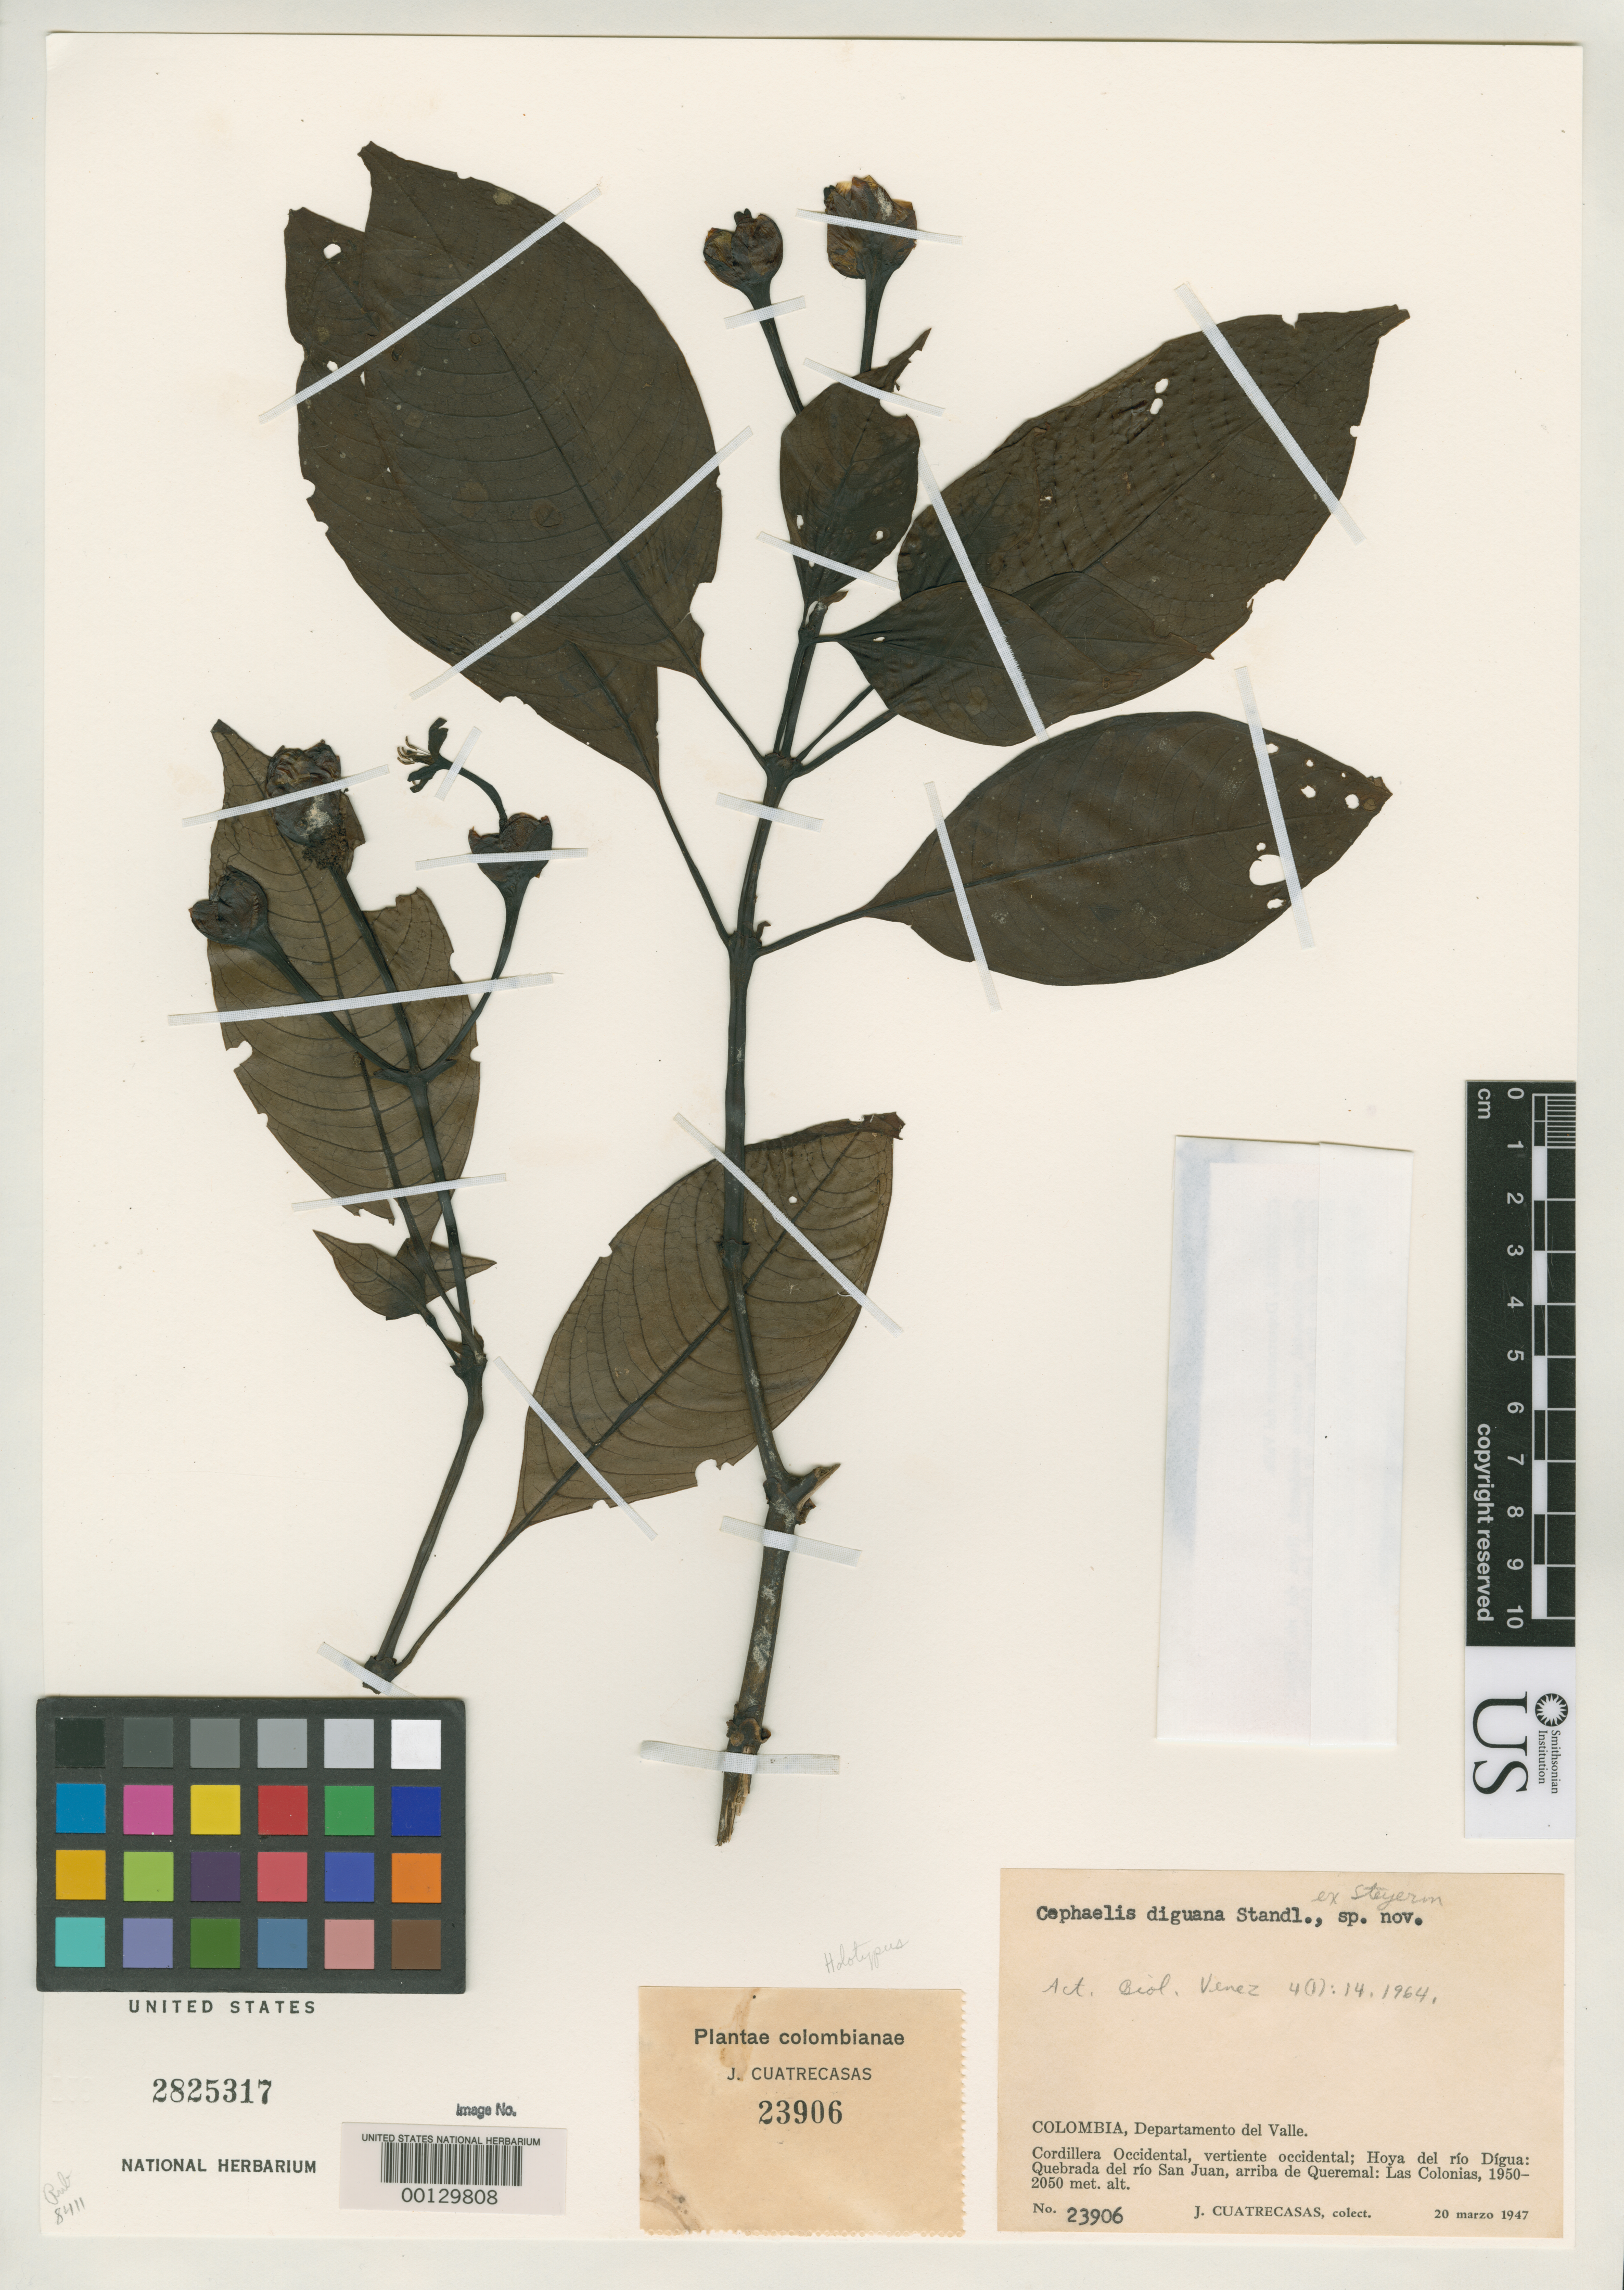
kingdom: Plantae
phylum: Tracheophyta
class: Magnoliopsida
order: Gentianales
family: Rubiaceae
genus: Cephaelis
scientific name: Cephaelis diguana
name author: Standl. ex Steyerm.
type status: Holotype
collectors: J. Cuatrecasas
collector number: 23906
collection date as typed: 20 Mar 1949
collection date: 1949-03-20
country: Colombia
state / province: Valle del Cauca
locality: Cordillera Occidental, Hoya del Rio Digua, Quebrada del Rio San Juan, Arriba de Queremal, las Colonias.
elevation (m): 1950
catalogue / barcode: US 2825317